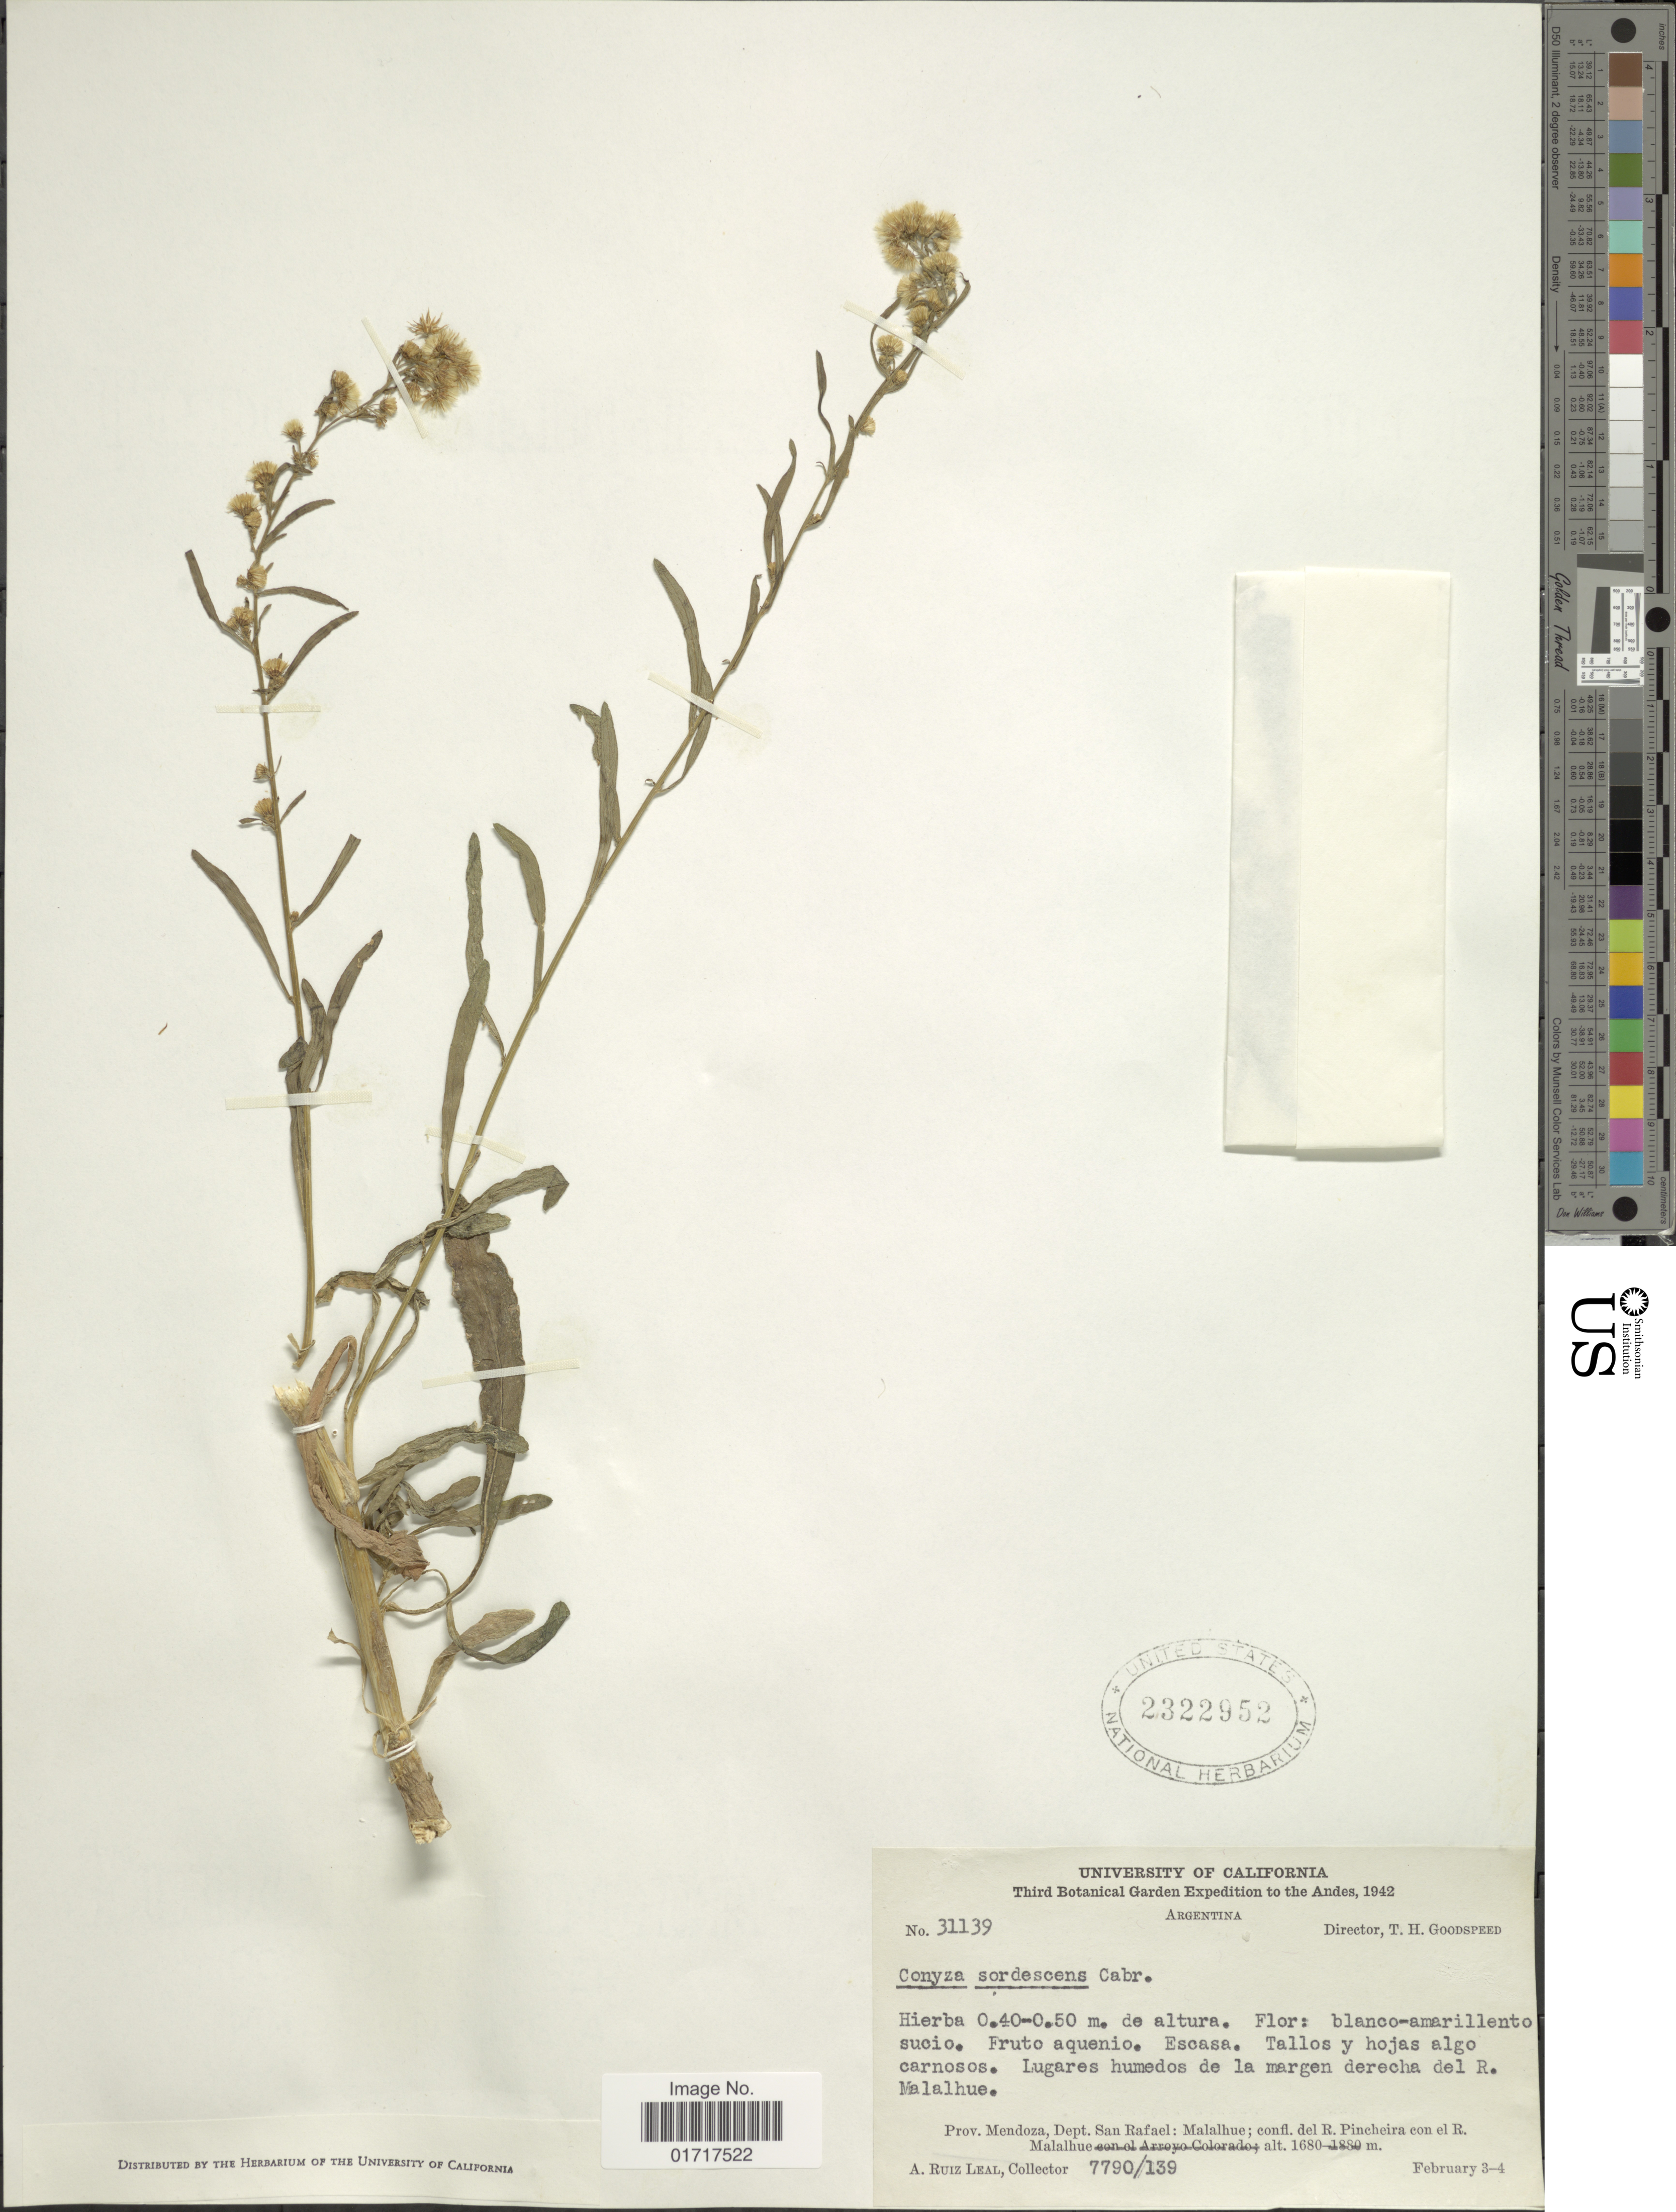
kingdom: Plantae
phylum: Tracheophyta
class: Magnoliopsida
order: Asterales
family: Asteraceae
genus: Conyza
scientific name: Conyza sordescens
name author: Cabrera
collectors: A. R. Leal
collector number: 7790/139/31139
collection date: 1942-02-03/1942-02-04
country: Argentina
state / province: Mendoza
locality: Lugares humedos de la margen derecha del R. Malalhue. Prov. Mensoza. Dept. San Rafael: Malalhue; confl. del R. Pincheira con el R. Malalhue.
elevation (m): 1680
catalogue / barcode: US 2322952